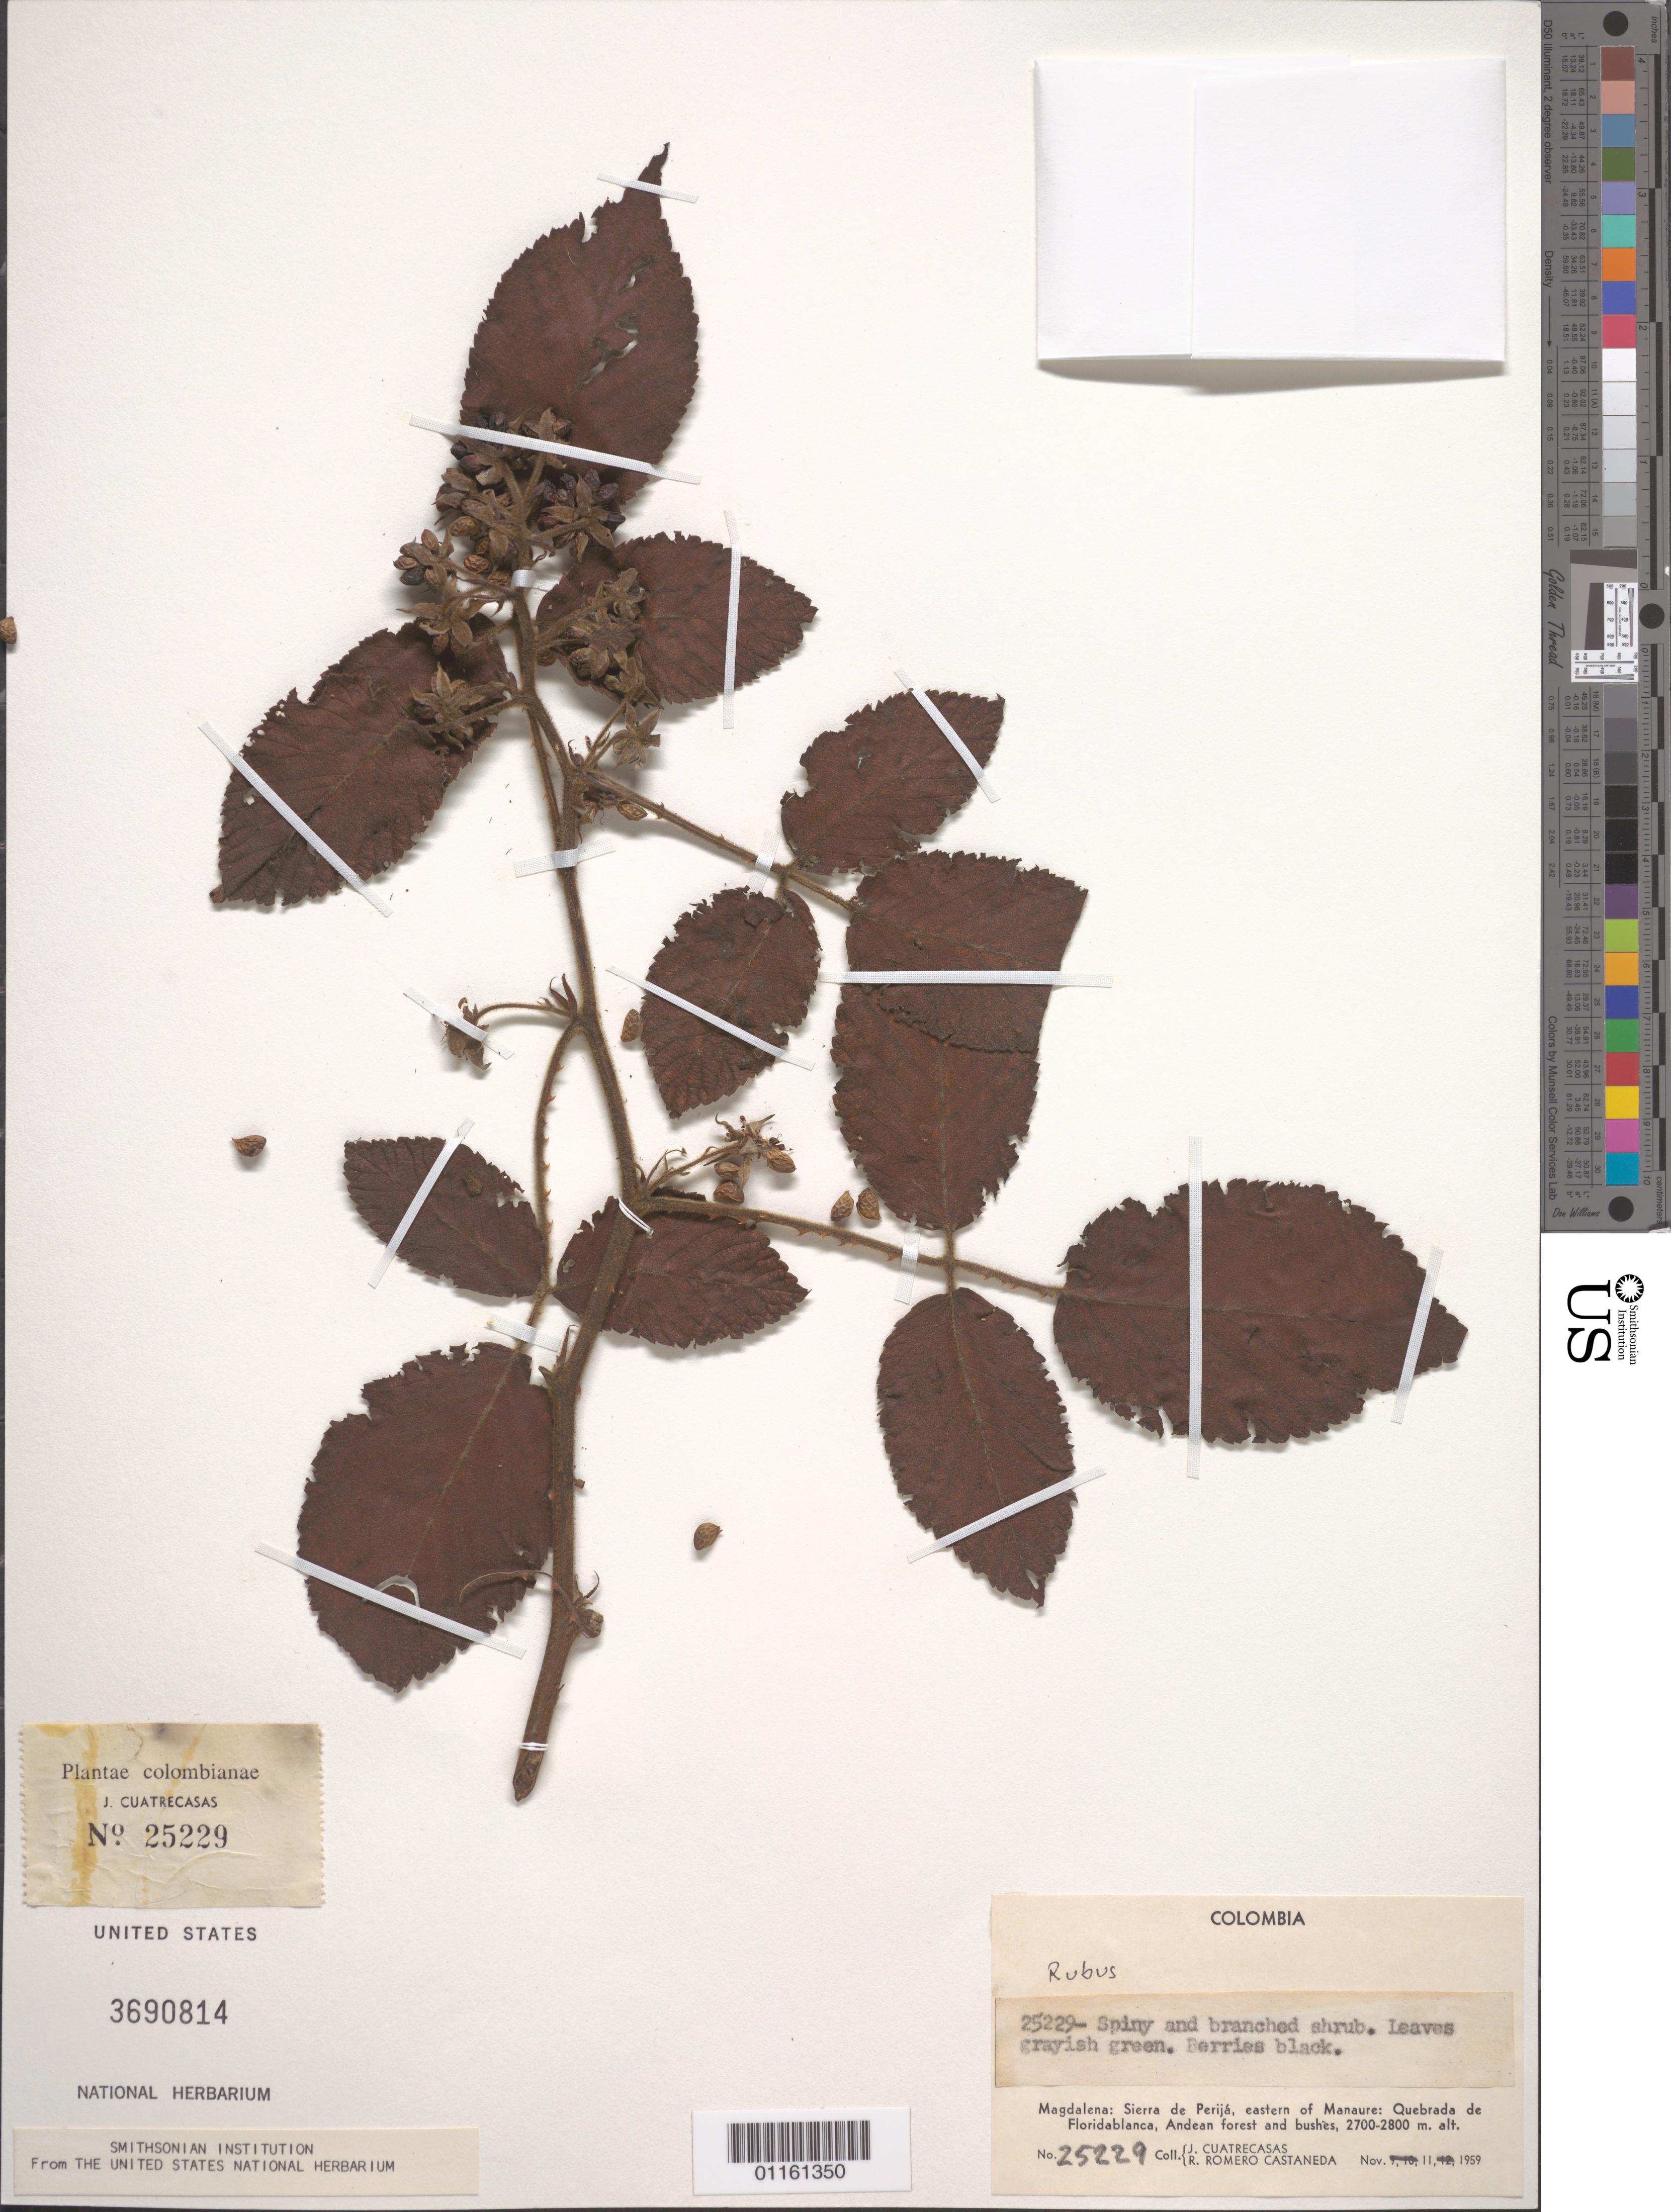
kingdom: Plantae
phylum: Tracheophyta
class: Magnoliopsida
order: Rosales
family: Rosaceae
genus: Rubus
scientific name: Rubus sp.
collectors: J. Cuatrecasas & R. Romero Castañeda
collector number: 25229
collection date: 1959-11-11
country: Colombia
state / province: Magdalena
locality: Sierra de Perija, eastern of Manaure: Quebrada de Floridablanca, Andean forest and bushes.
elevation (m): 2700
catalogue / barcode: US 3690814